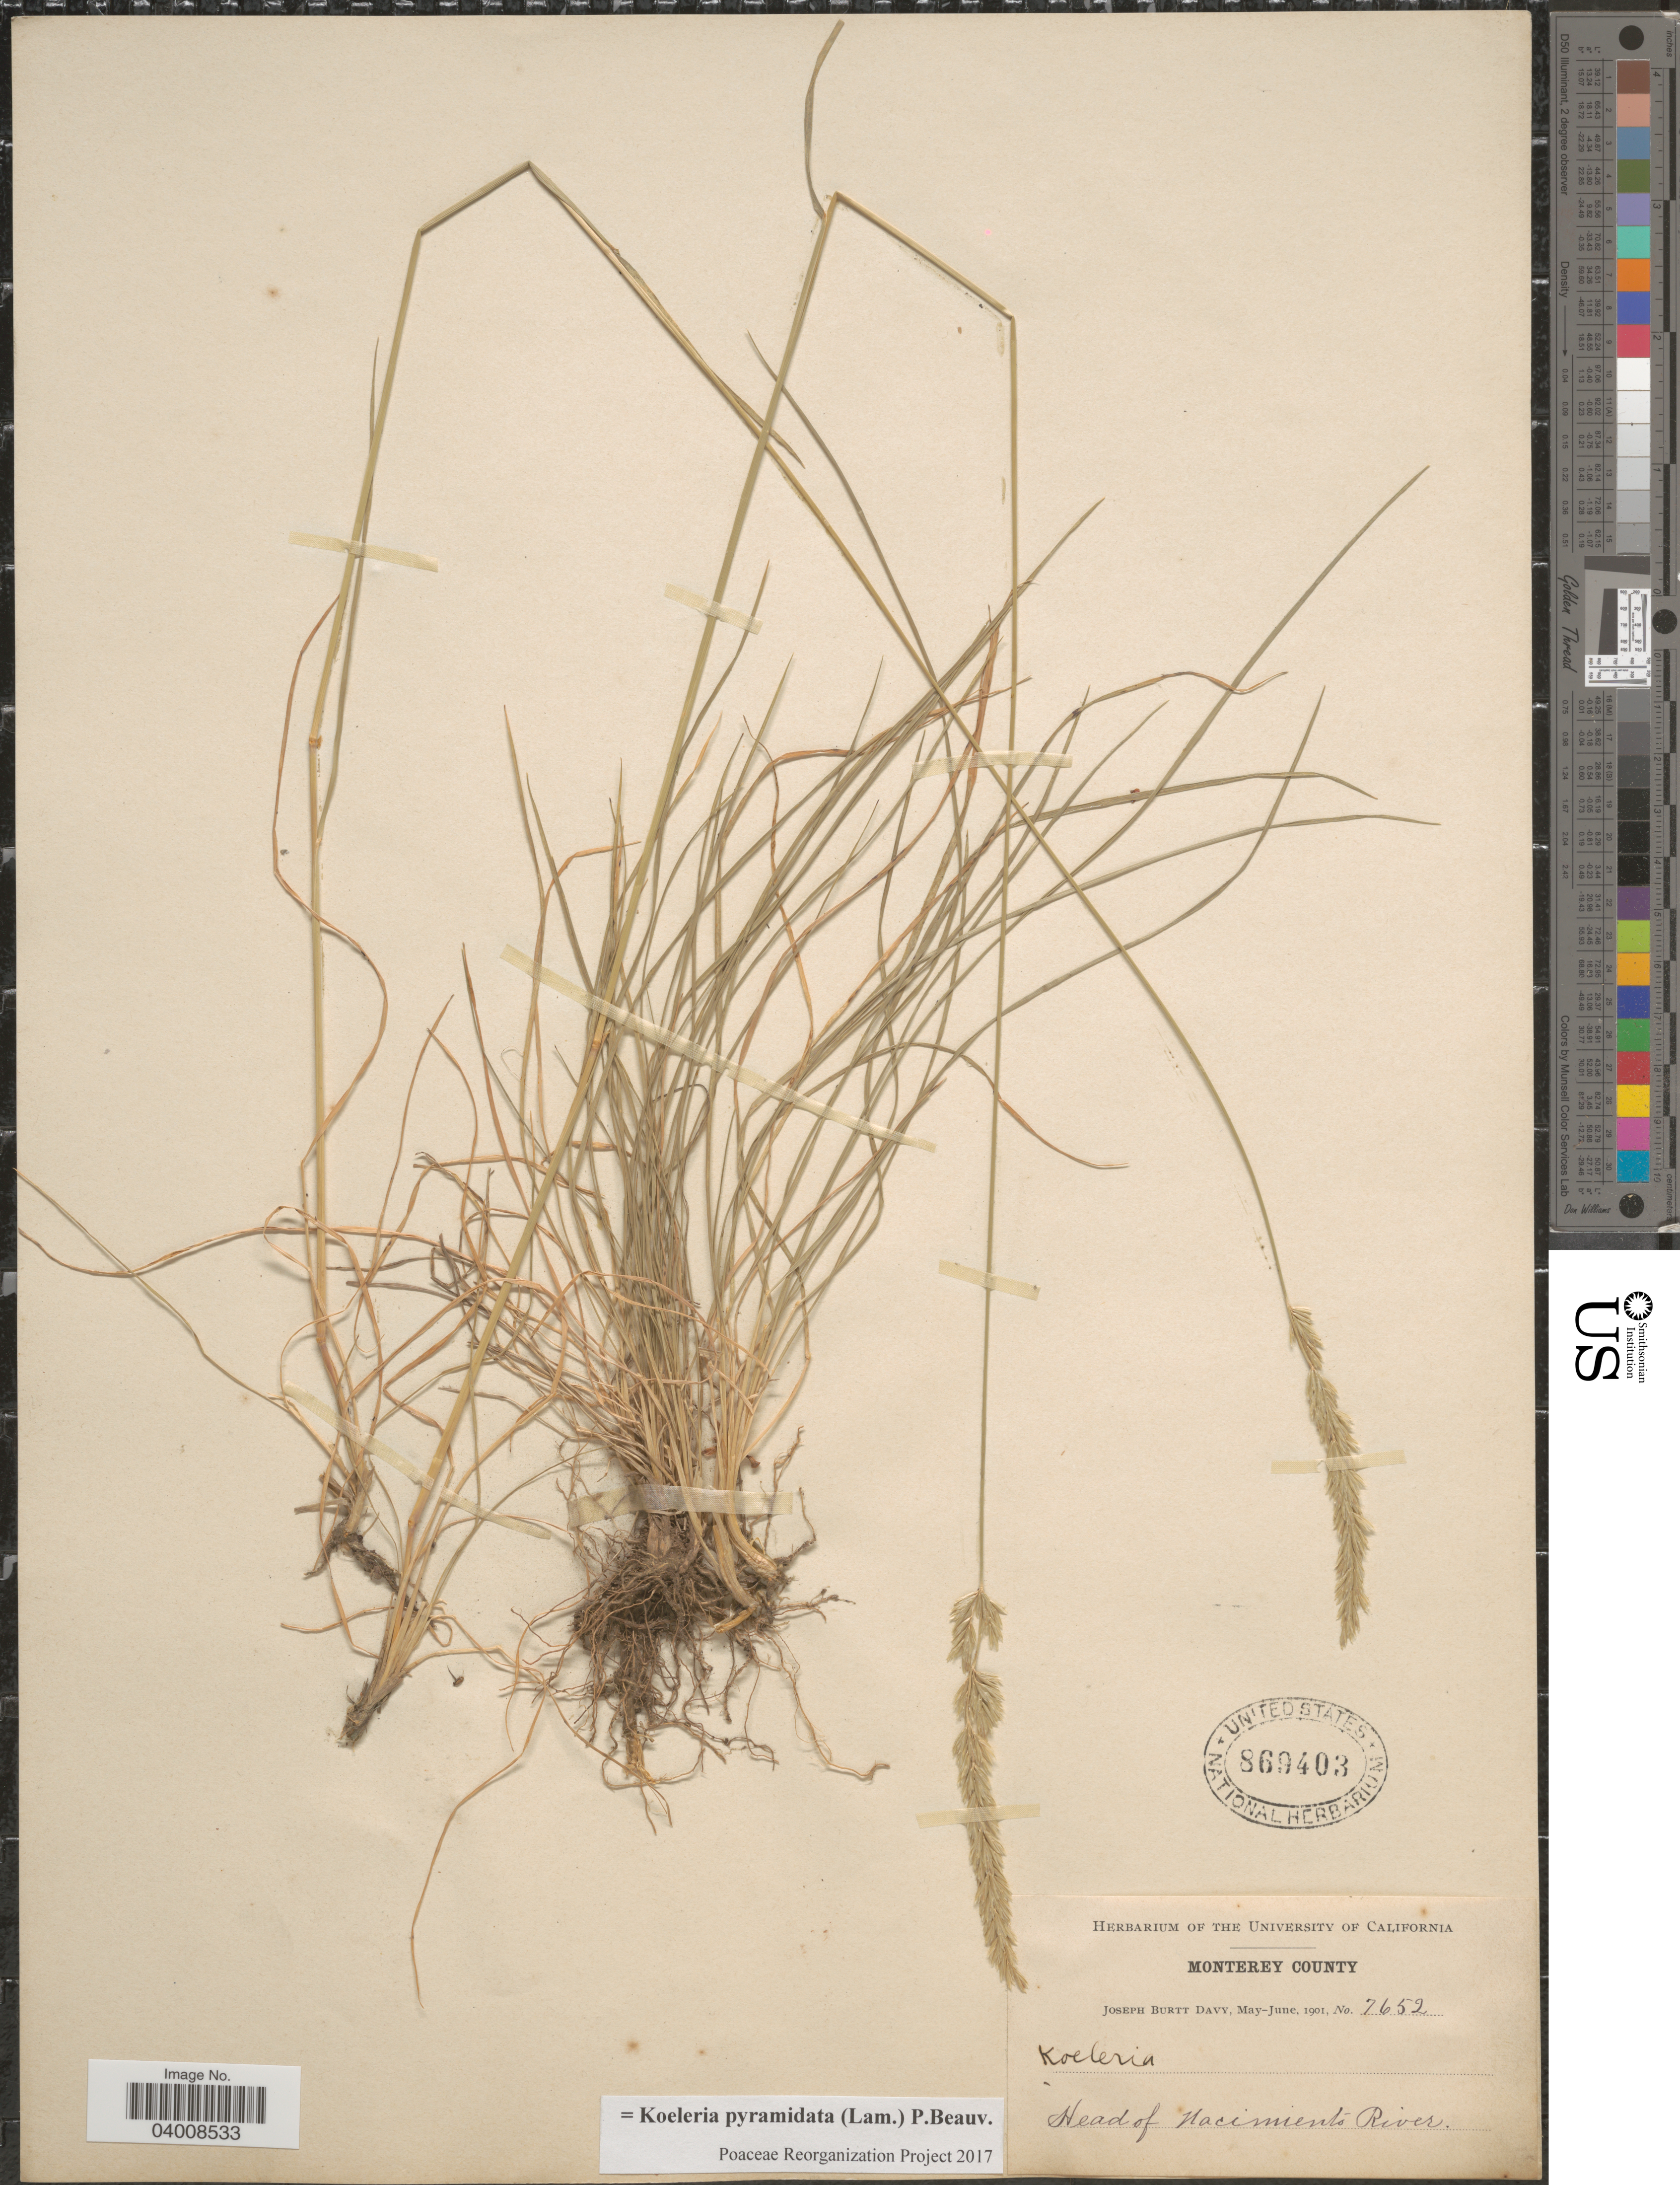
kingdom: Plantae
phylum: Tracheophyta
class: Liliopsida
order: Poales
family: Poaceae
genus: Koeleria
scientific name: Koeleria pyramidata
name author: (Lam.) P. Beauv.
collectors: J. Burtt Davy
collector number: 7652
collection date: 1901-05/1901-06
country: United States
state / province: California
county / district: Monterey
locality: Monterey County. Head of Nacimiento River.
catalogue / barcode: US 869403